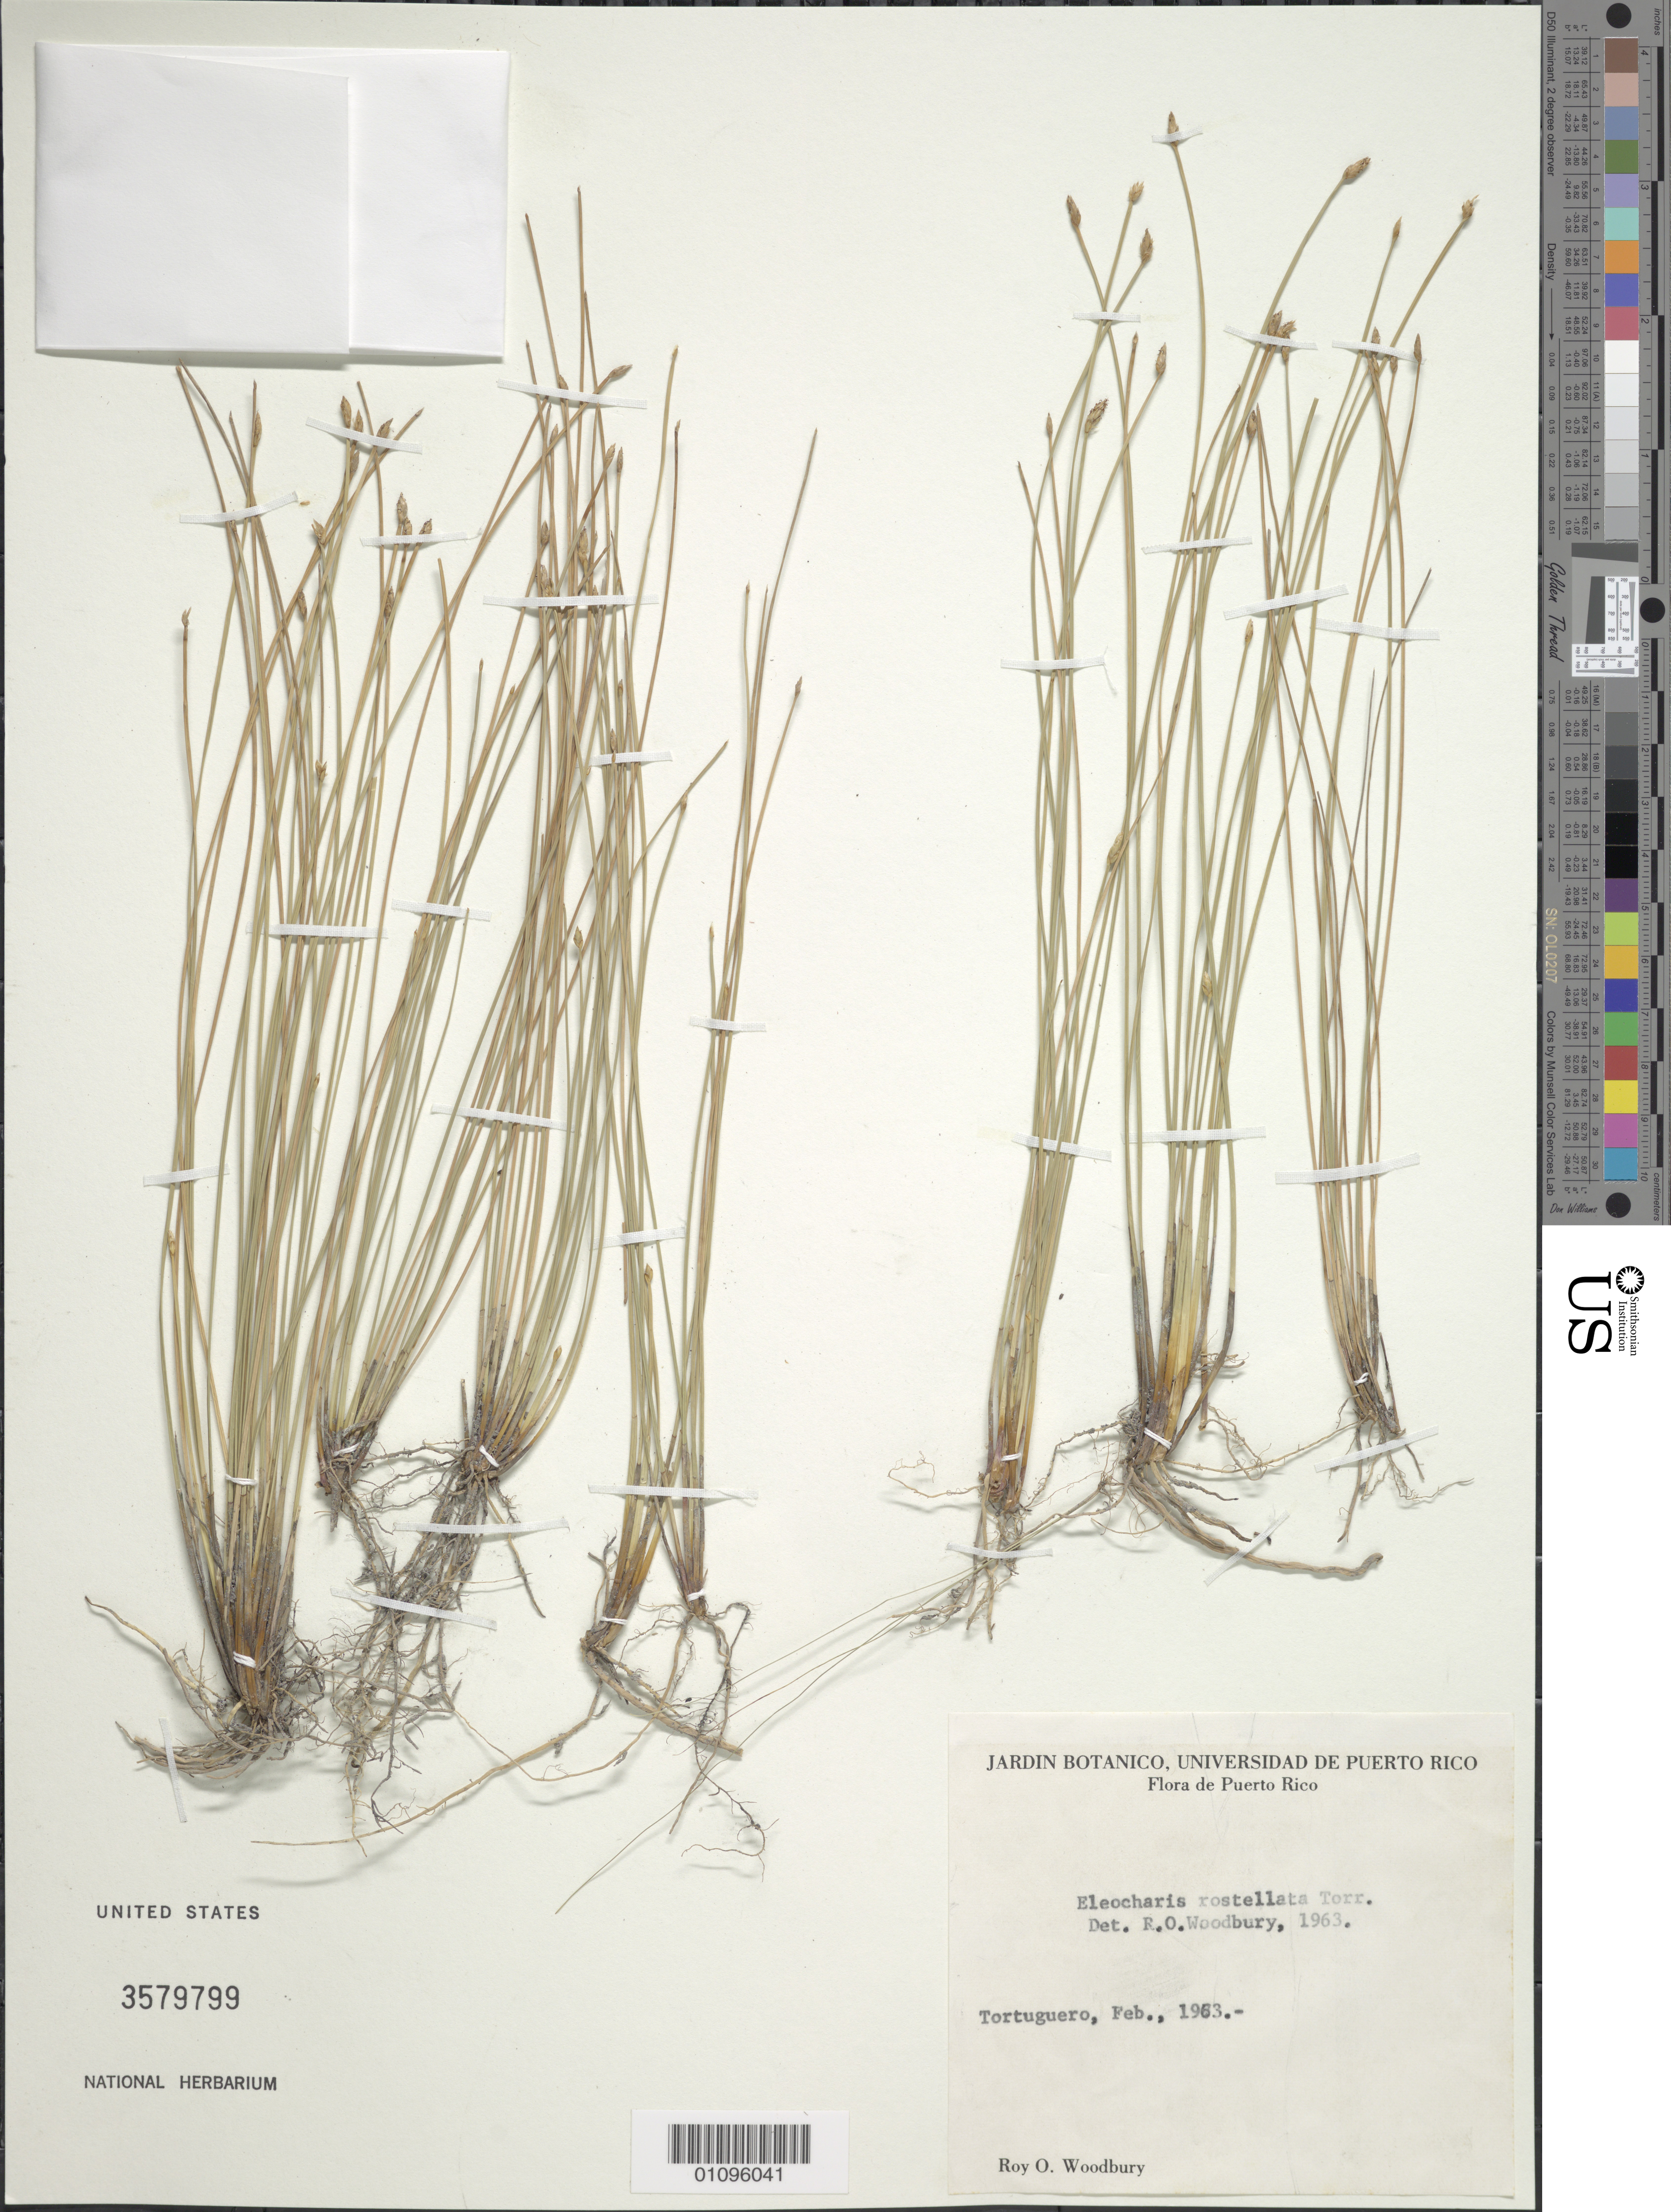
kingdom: Plantae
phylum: Tracheophyta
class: Liliopsida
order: Poales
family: Cyperaceae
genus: Eleocharis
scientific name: Eleocharis rostellata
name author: (Torr.) Torr.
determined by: Woodbury, R. O.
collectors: R. O. Woodbury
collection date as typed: Feb 1963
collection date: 1963-02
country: Puerto Rico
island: Puerto Rico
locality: Tortuguero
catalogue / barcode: US 3579799